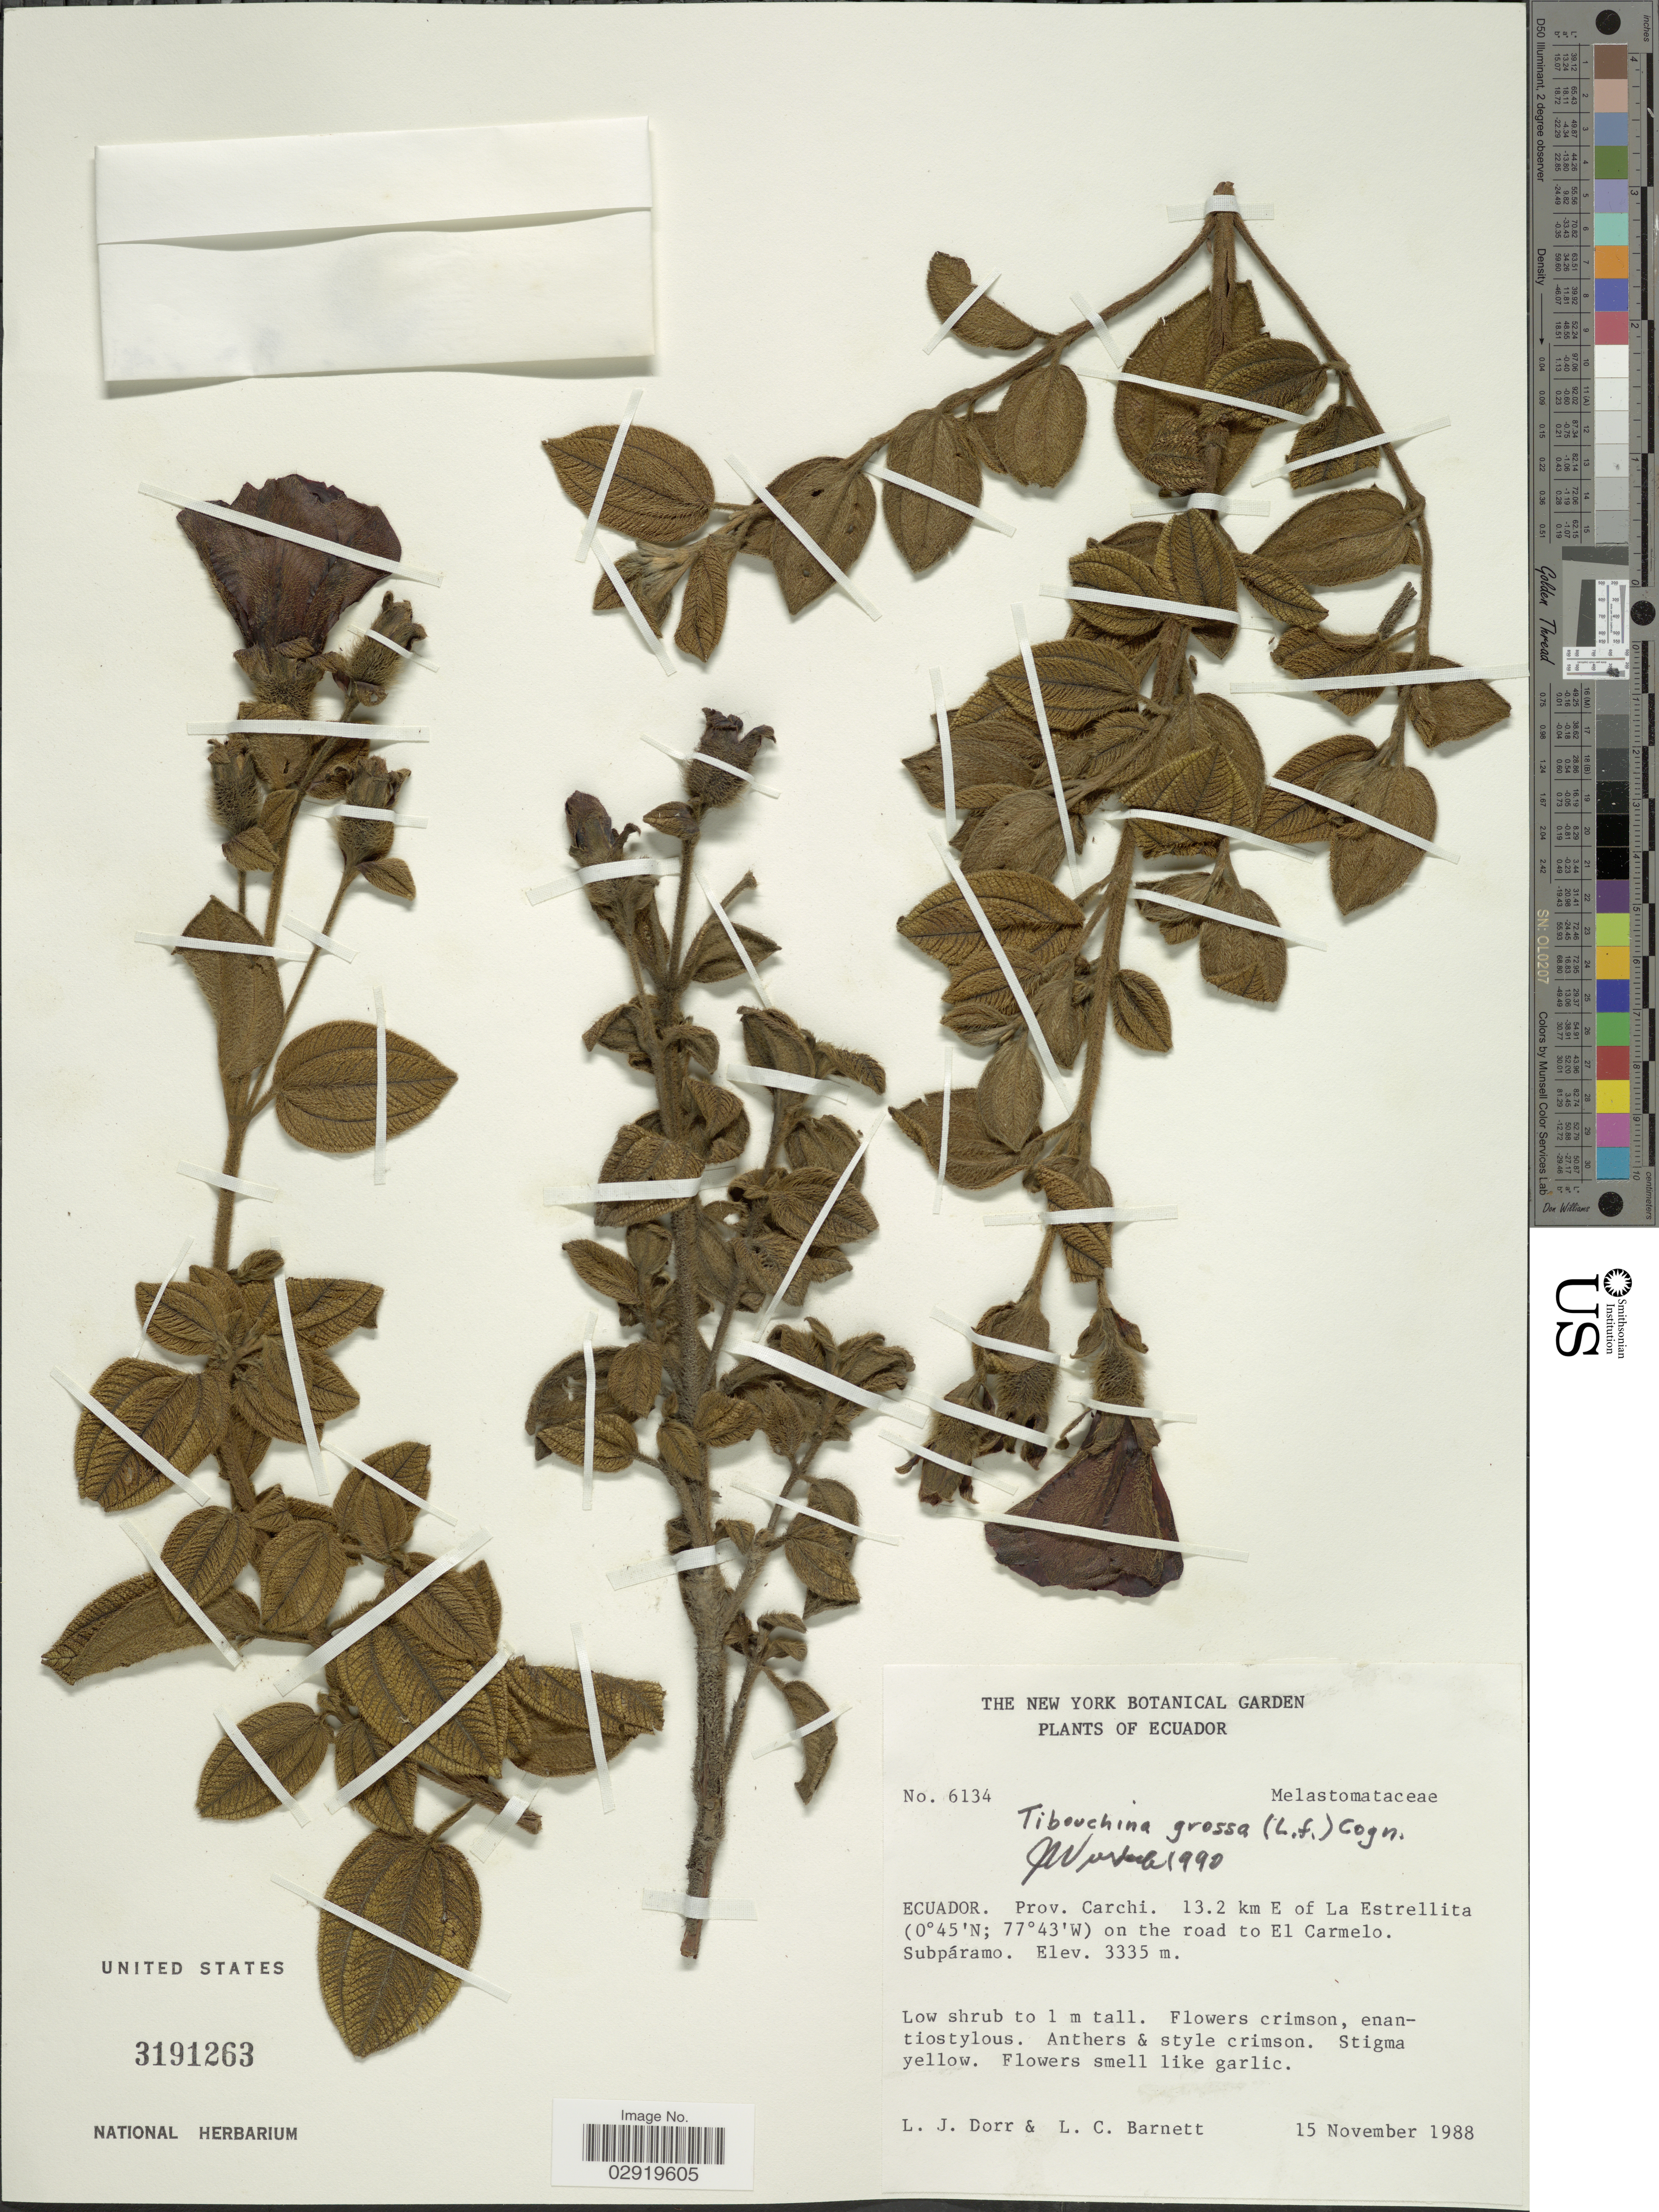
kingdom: Plantae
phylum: Tracheophyta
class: Magnoliopsida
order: Myrtales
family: Melastomataceae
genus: Chaetogastra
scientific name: Chaetogastra grossa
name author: (L. f.) P.J.F. Guim. & Michelang.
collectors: L. J. Dorr & L. C. Barnett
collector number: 6134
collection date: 1988-11-15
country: Ecuador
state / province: Carchi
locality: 13.2 km E of La Estrellita on the road to El Carmelo.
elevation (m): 3335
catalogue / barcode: US 3191263